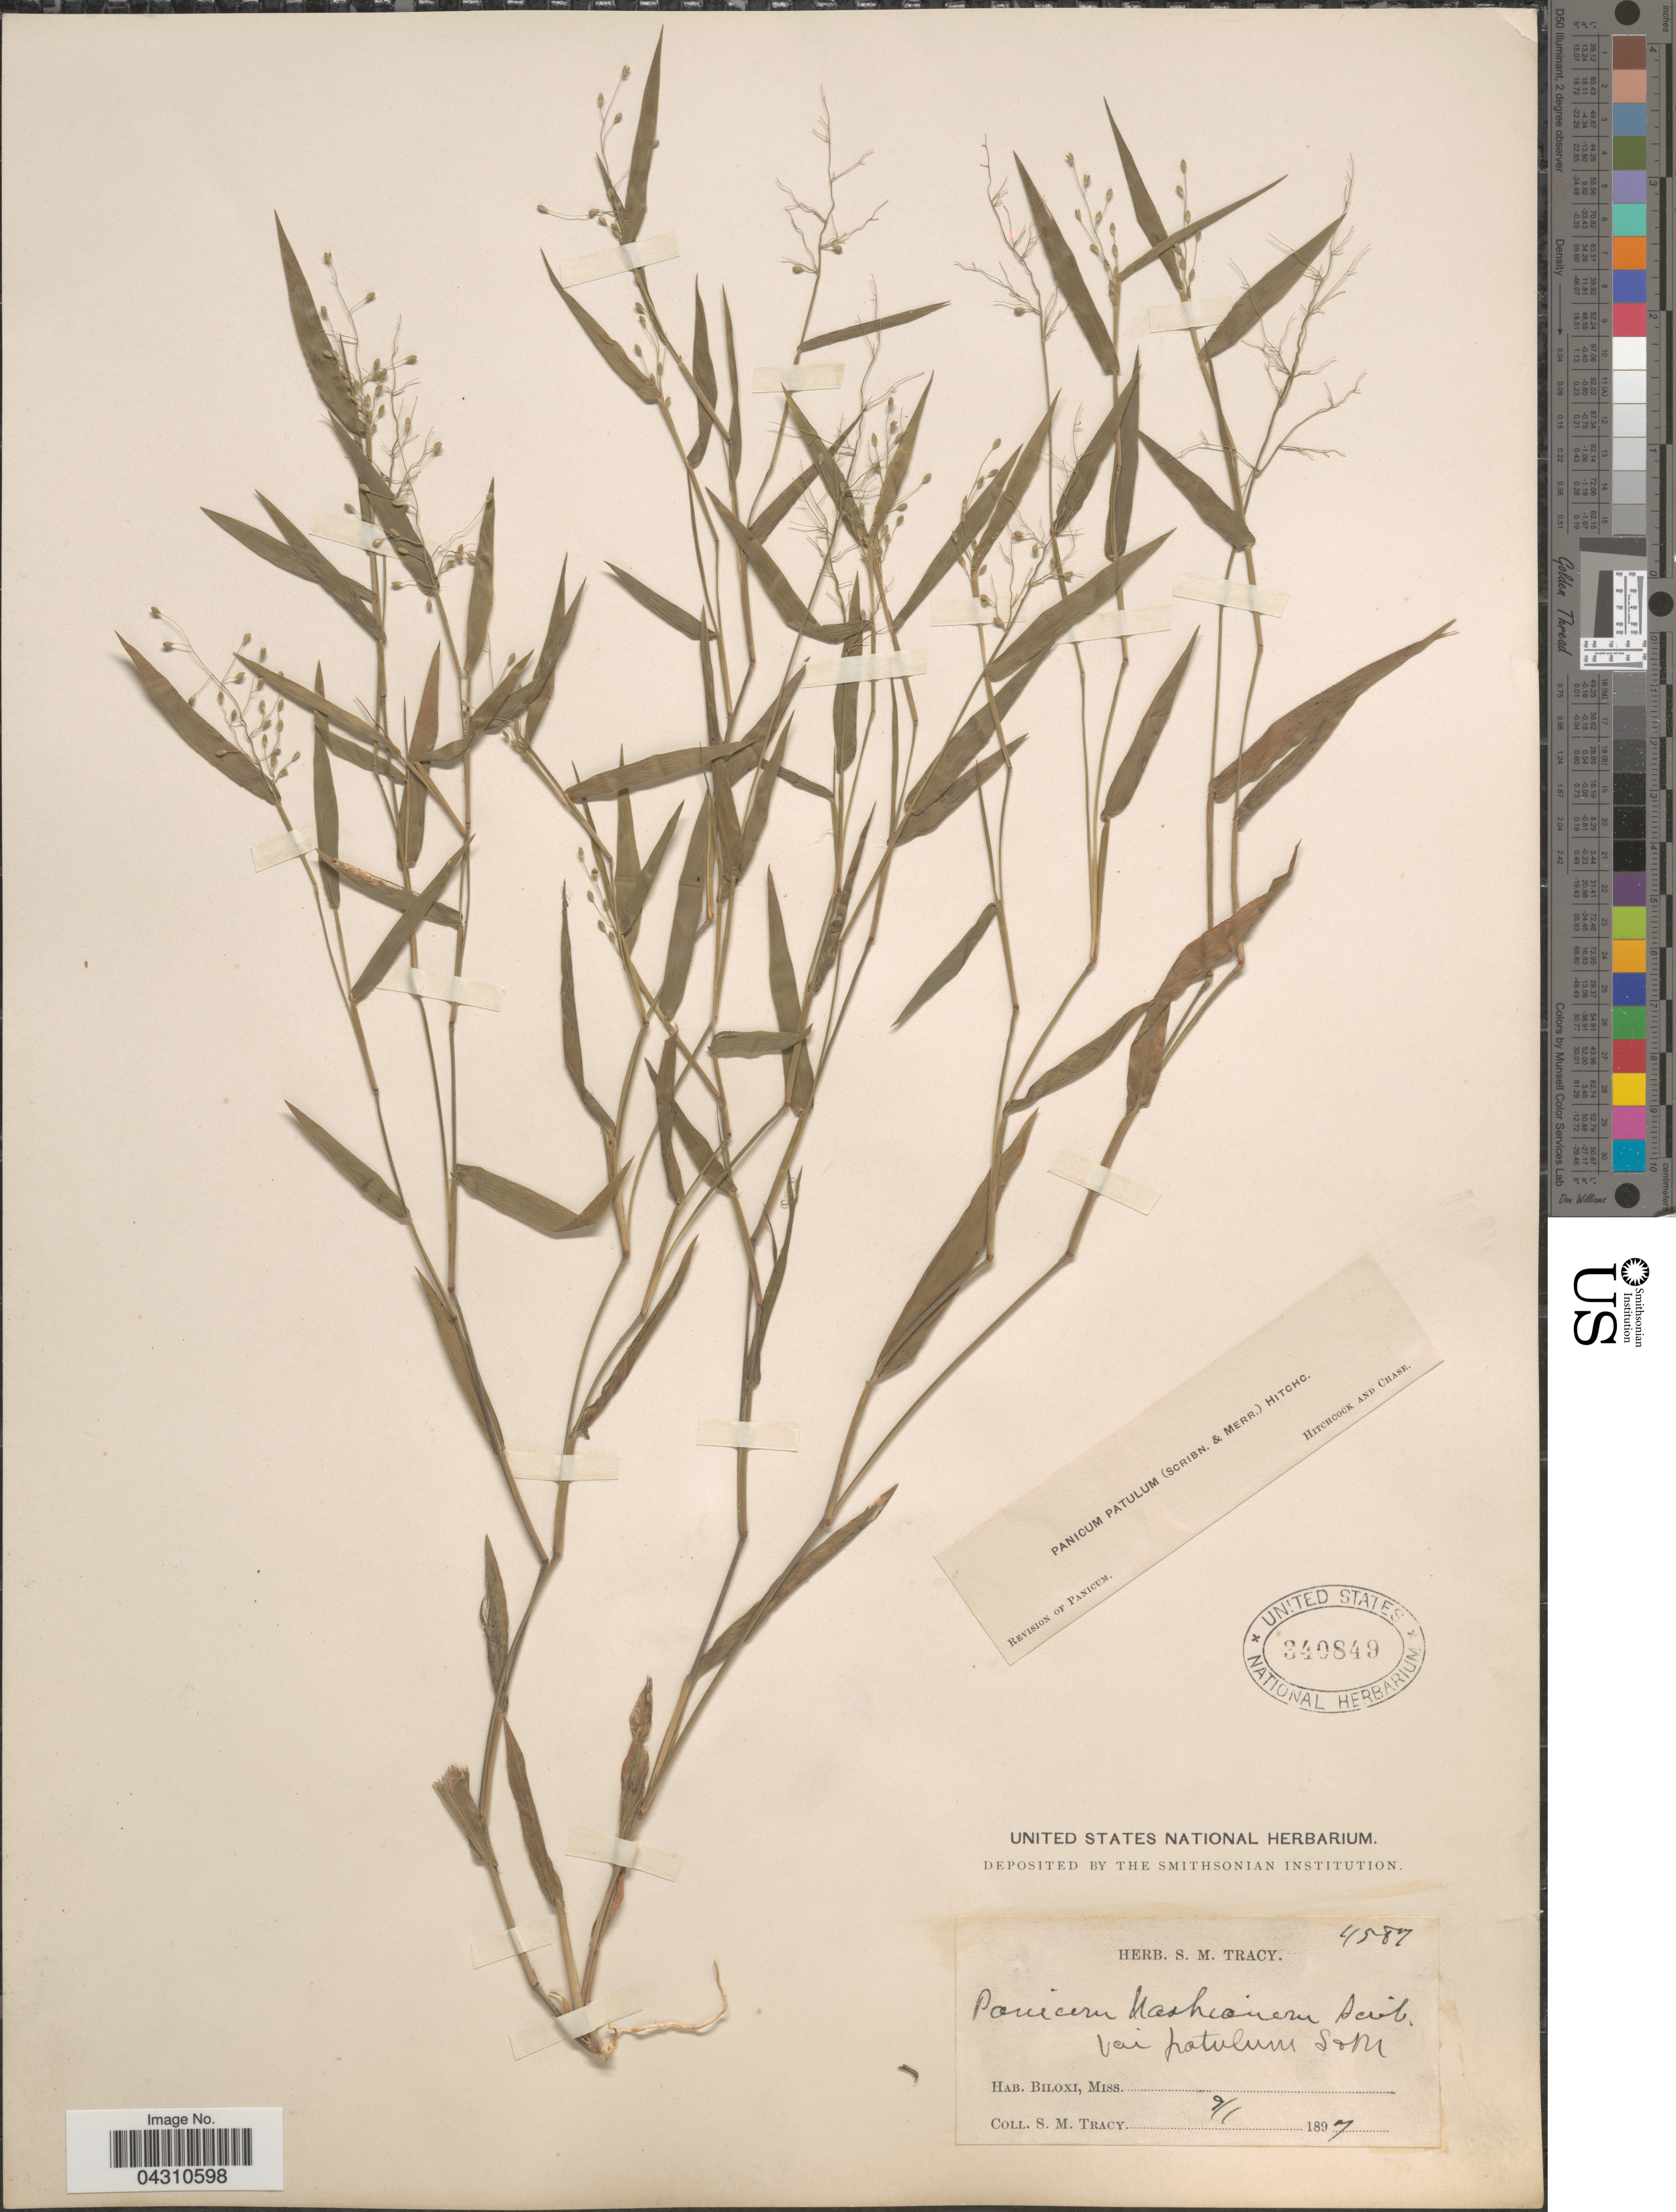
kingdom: Plantae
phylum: Tracheophyta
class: Liliopsida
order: Poales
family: Poaceae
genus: Dichanthelium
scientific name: Dichanthelium portoricense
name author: (Desv. ex Ham.) B.F. Hansen & Wunderlin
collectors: S. M. Tracy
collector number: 4587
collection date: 1897-09-01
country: United States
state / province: Mississippi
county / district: Harrison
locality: Biloxi.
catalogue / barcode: US 340849